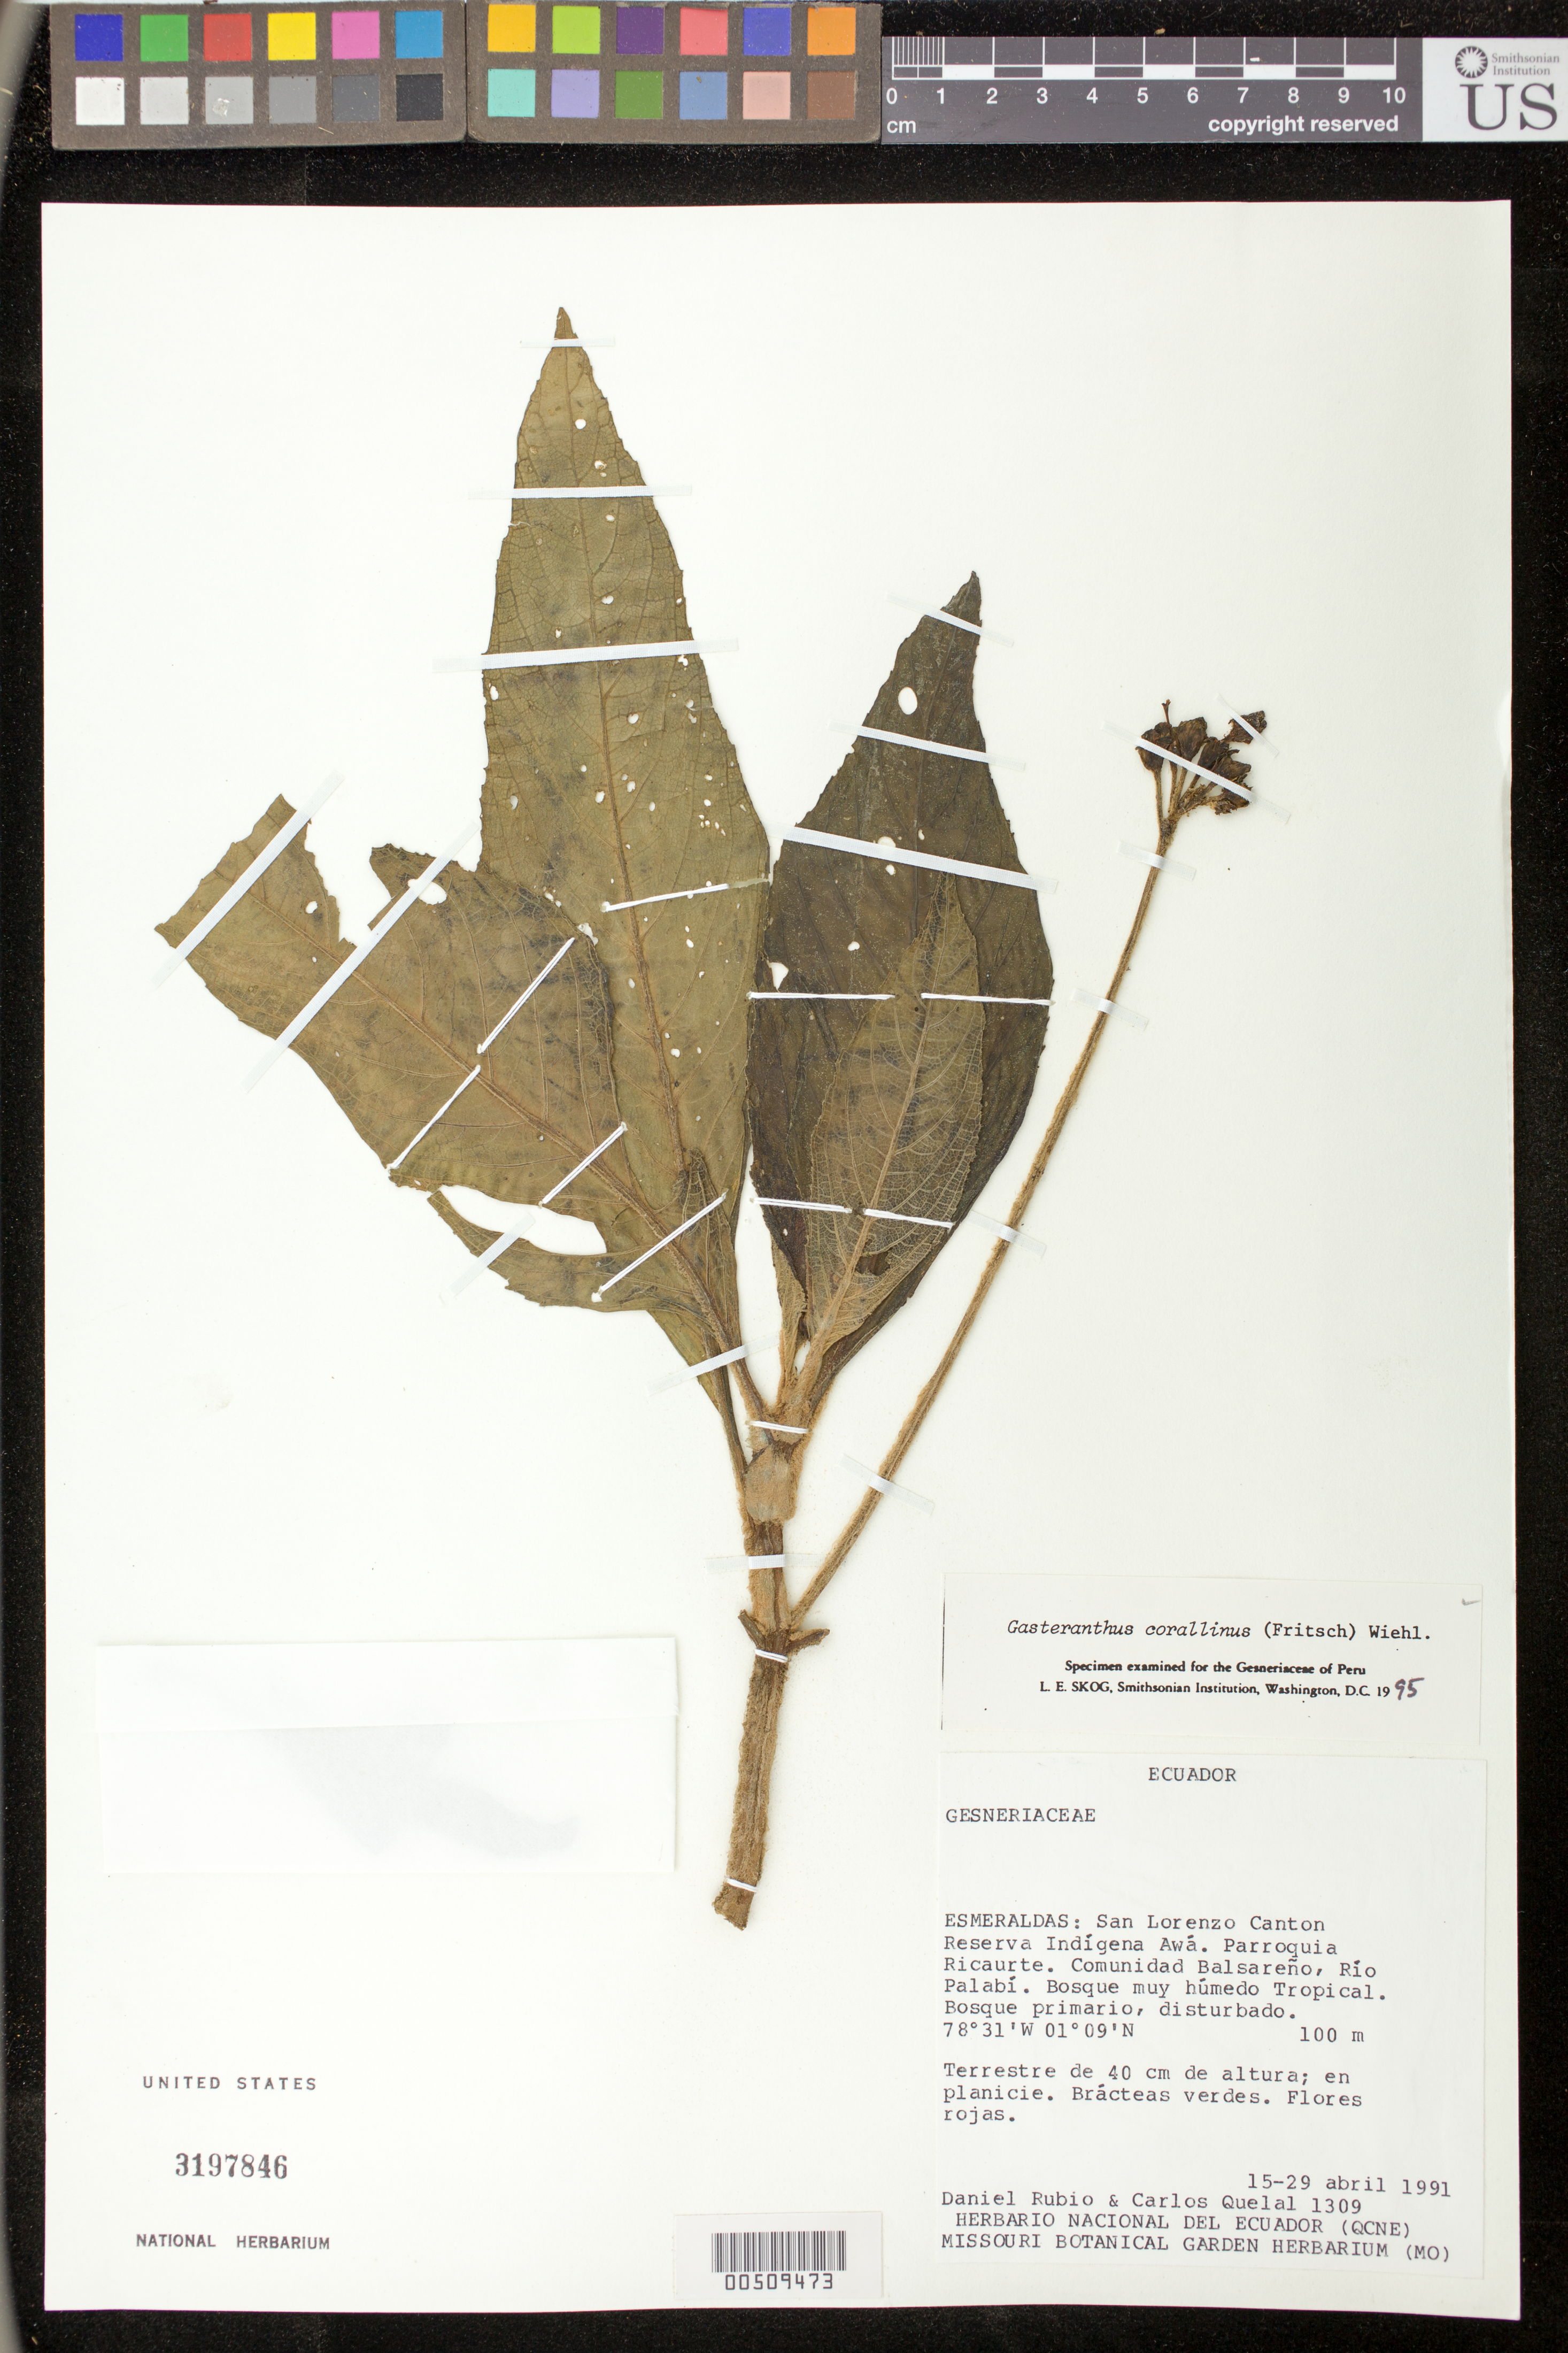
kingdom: Plantae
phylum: Tracheophyta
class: Magnoliopsida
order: Lamiales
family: Gesneriaceae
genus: Gasteranthus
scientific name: Gasteranthus corallinus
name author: (Fritsch) Wiehler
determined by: Skog, Laurence E.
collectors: D. Rubio & C. Quelal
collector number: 1309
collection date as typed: Apr 1991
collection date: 1991-04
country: Ecuador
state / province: Esmeraldas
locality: San Lorenzo Canton, Reserva indigena Awá. Parroquia Ricaurte. Comunidad Balsareño, Río Palabí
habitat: Bosque muy húmedo tropical. Bosque primario, disturbado; en planacie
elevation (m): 100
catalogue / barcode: US 3197846